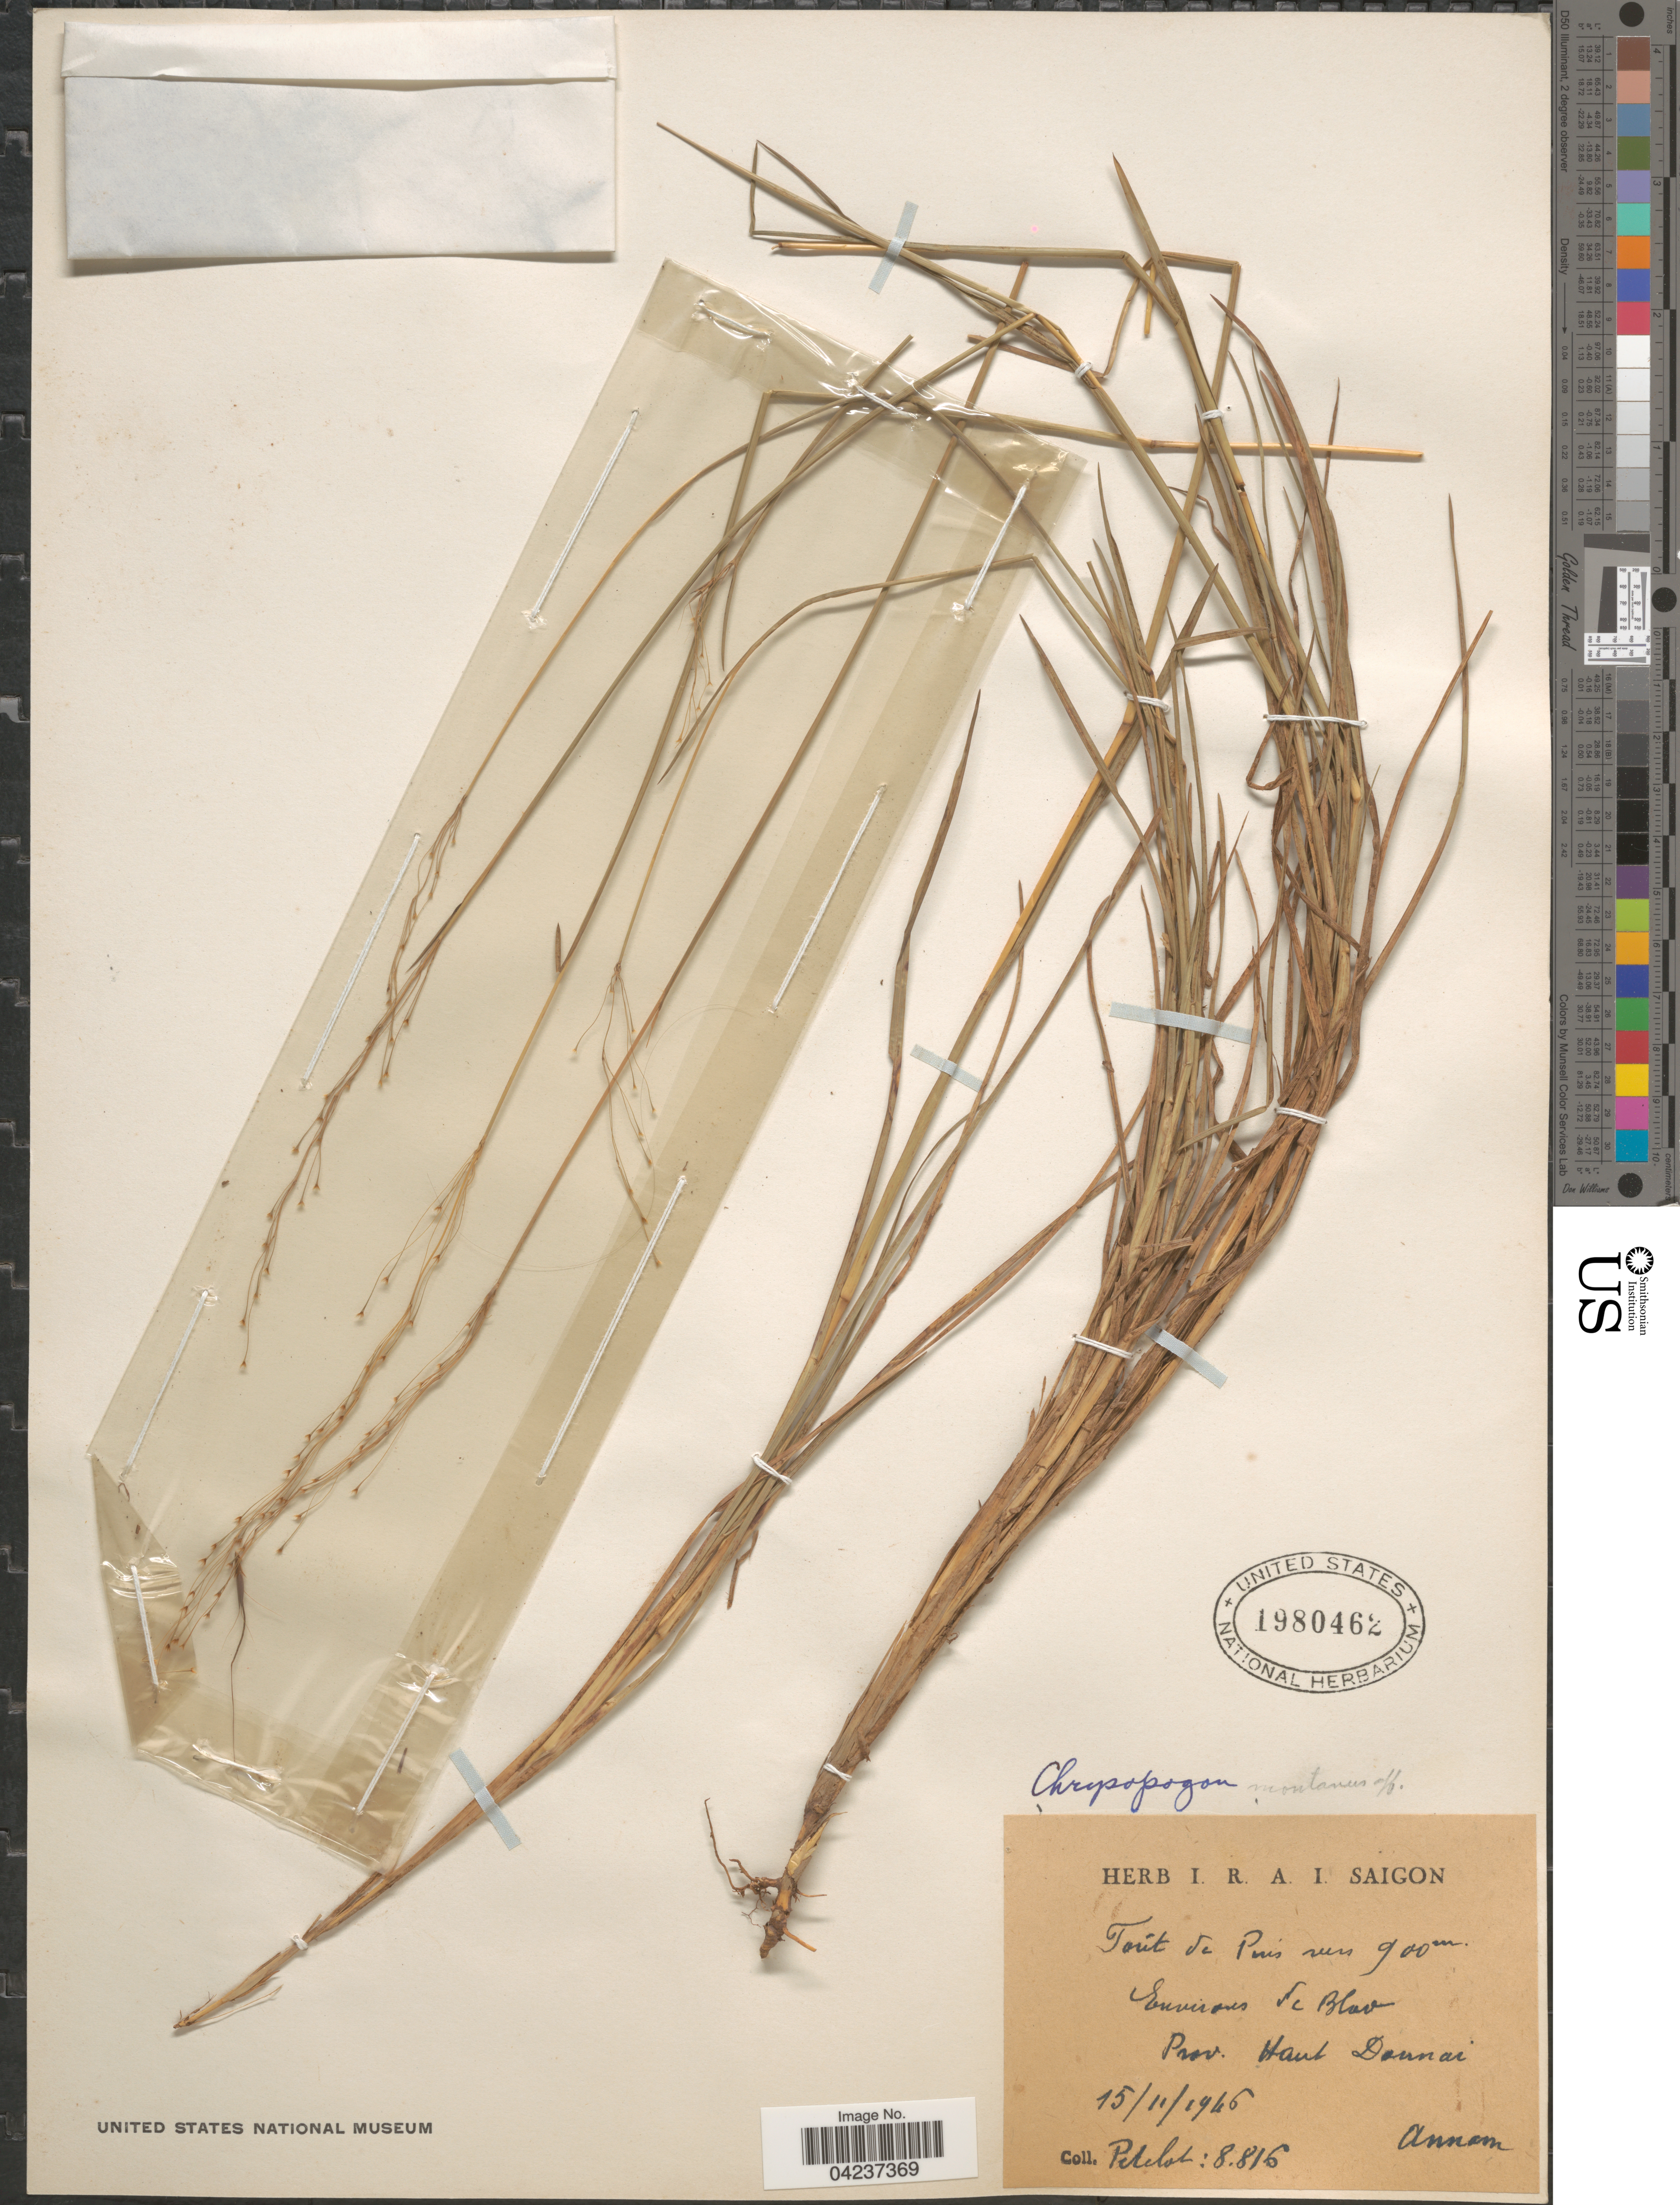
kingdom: Plantae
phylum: Tracheophyta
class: Liliopsida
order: Poales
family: Poaceae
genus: Chrysopogon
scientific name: Chrysopogon nodulibarbis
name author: (Hochst. ex Steud.) Henr.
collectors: Pételot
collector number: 8816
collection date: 1946-11-15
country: Vietnam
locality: Toút de Pins. Environs de Blad. Prov. Haut Donnai.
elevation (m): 900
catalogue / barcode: US 1980462